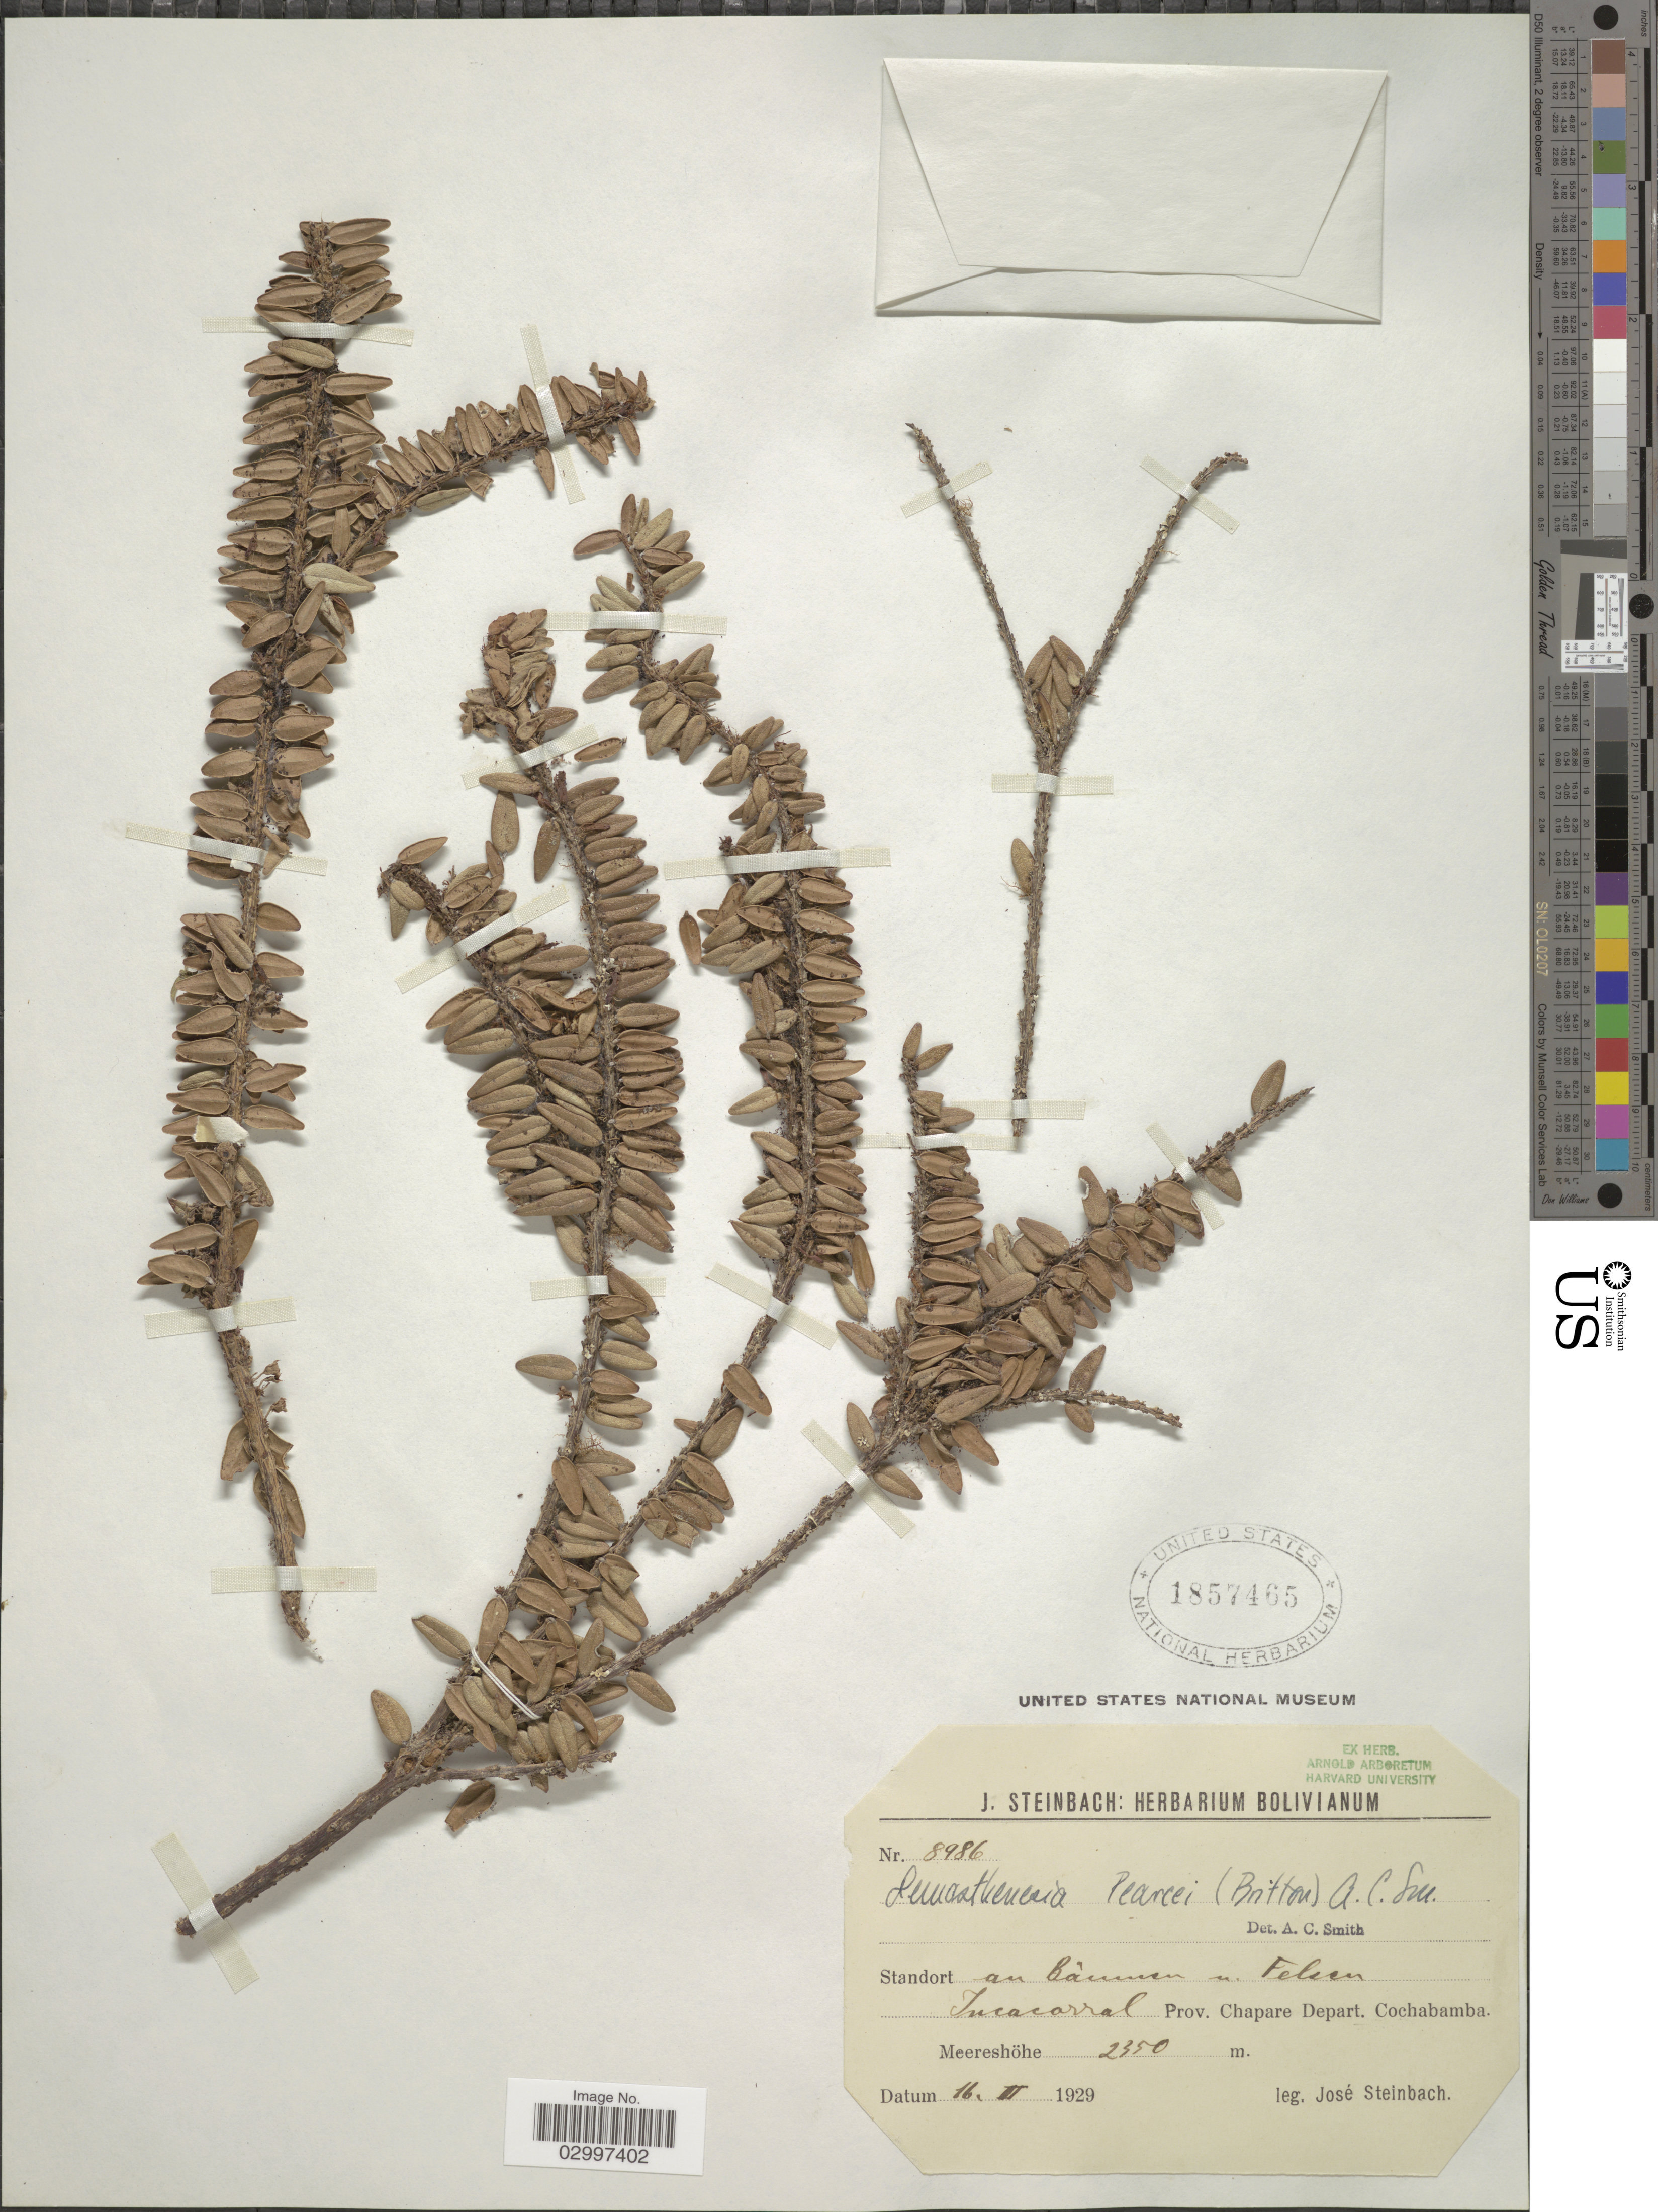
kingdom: Plantae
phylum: Tracheophyta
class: Magnoliopsida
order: Ericales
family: Ericaceae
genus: Demosthenesia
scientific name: Demosthenesia pearcei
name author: (Britton) A.C. Sm.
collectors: J. Steinbach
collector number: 8986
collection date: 1929-02-16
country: Bolivia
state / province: Cochabamba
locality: Standort an Baumen u. Felsen, Incacarral Prov. Chapara, Depart. Cochabamba.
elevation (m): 2350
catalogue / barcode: US 1857465